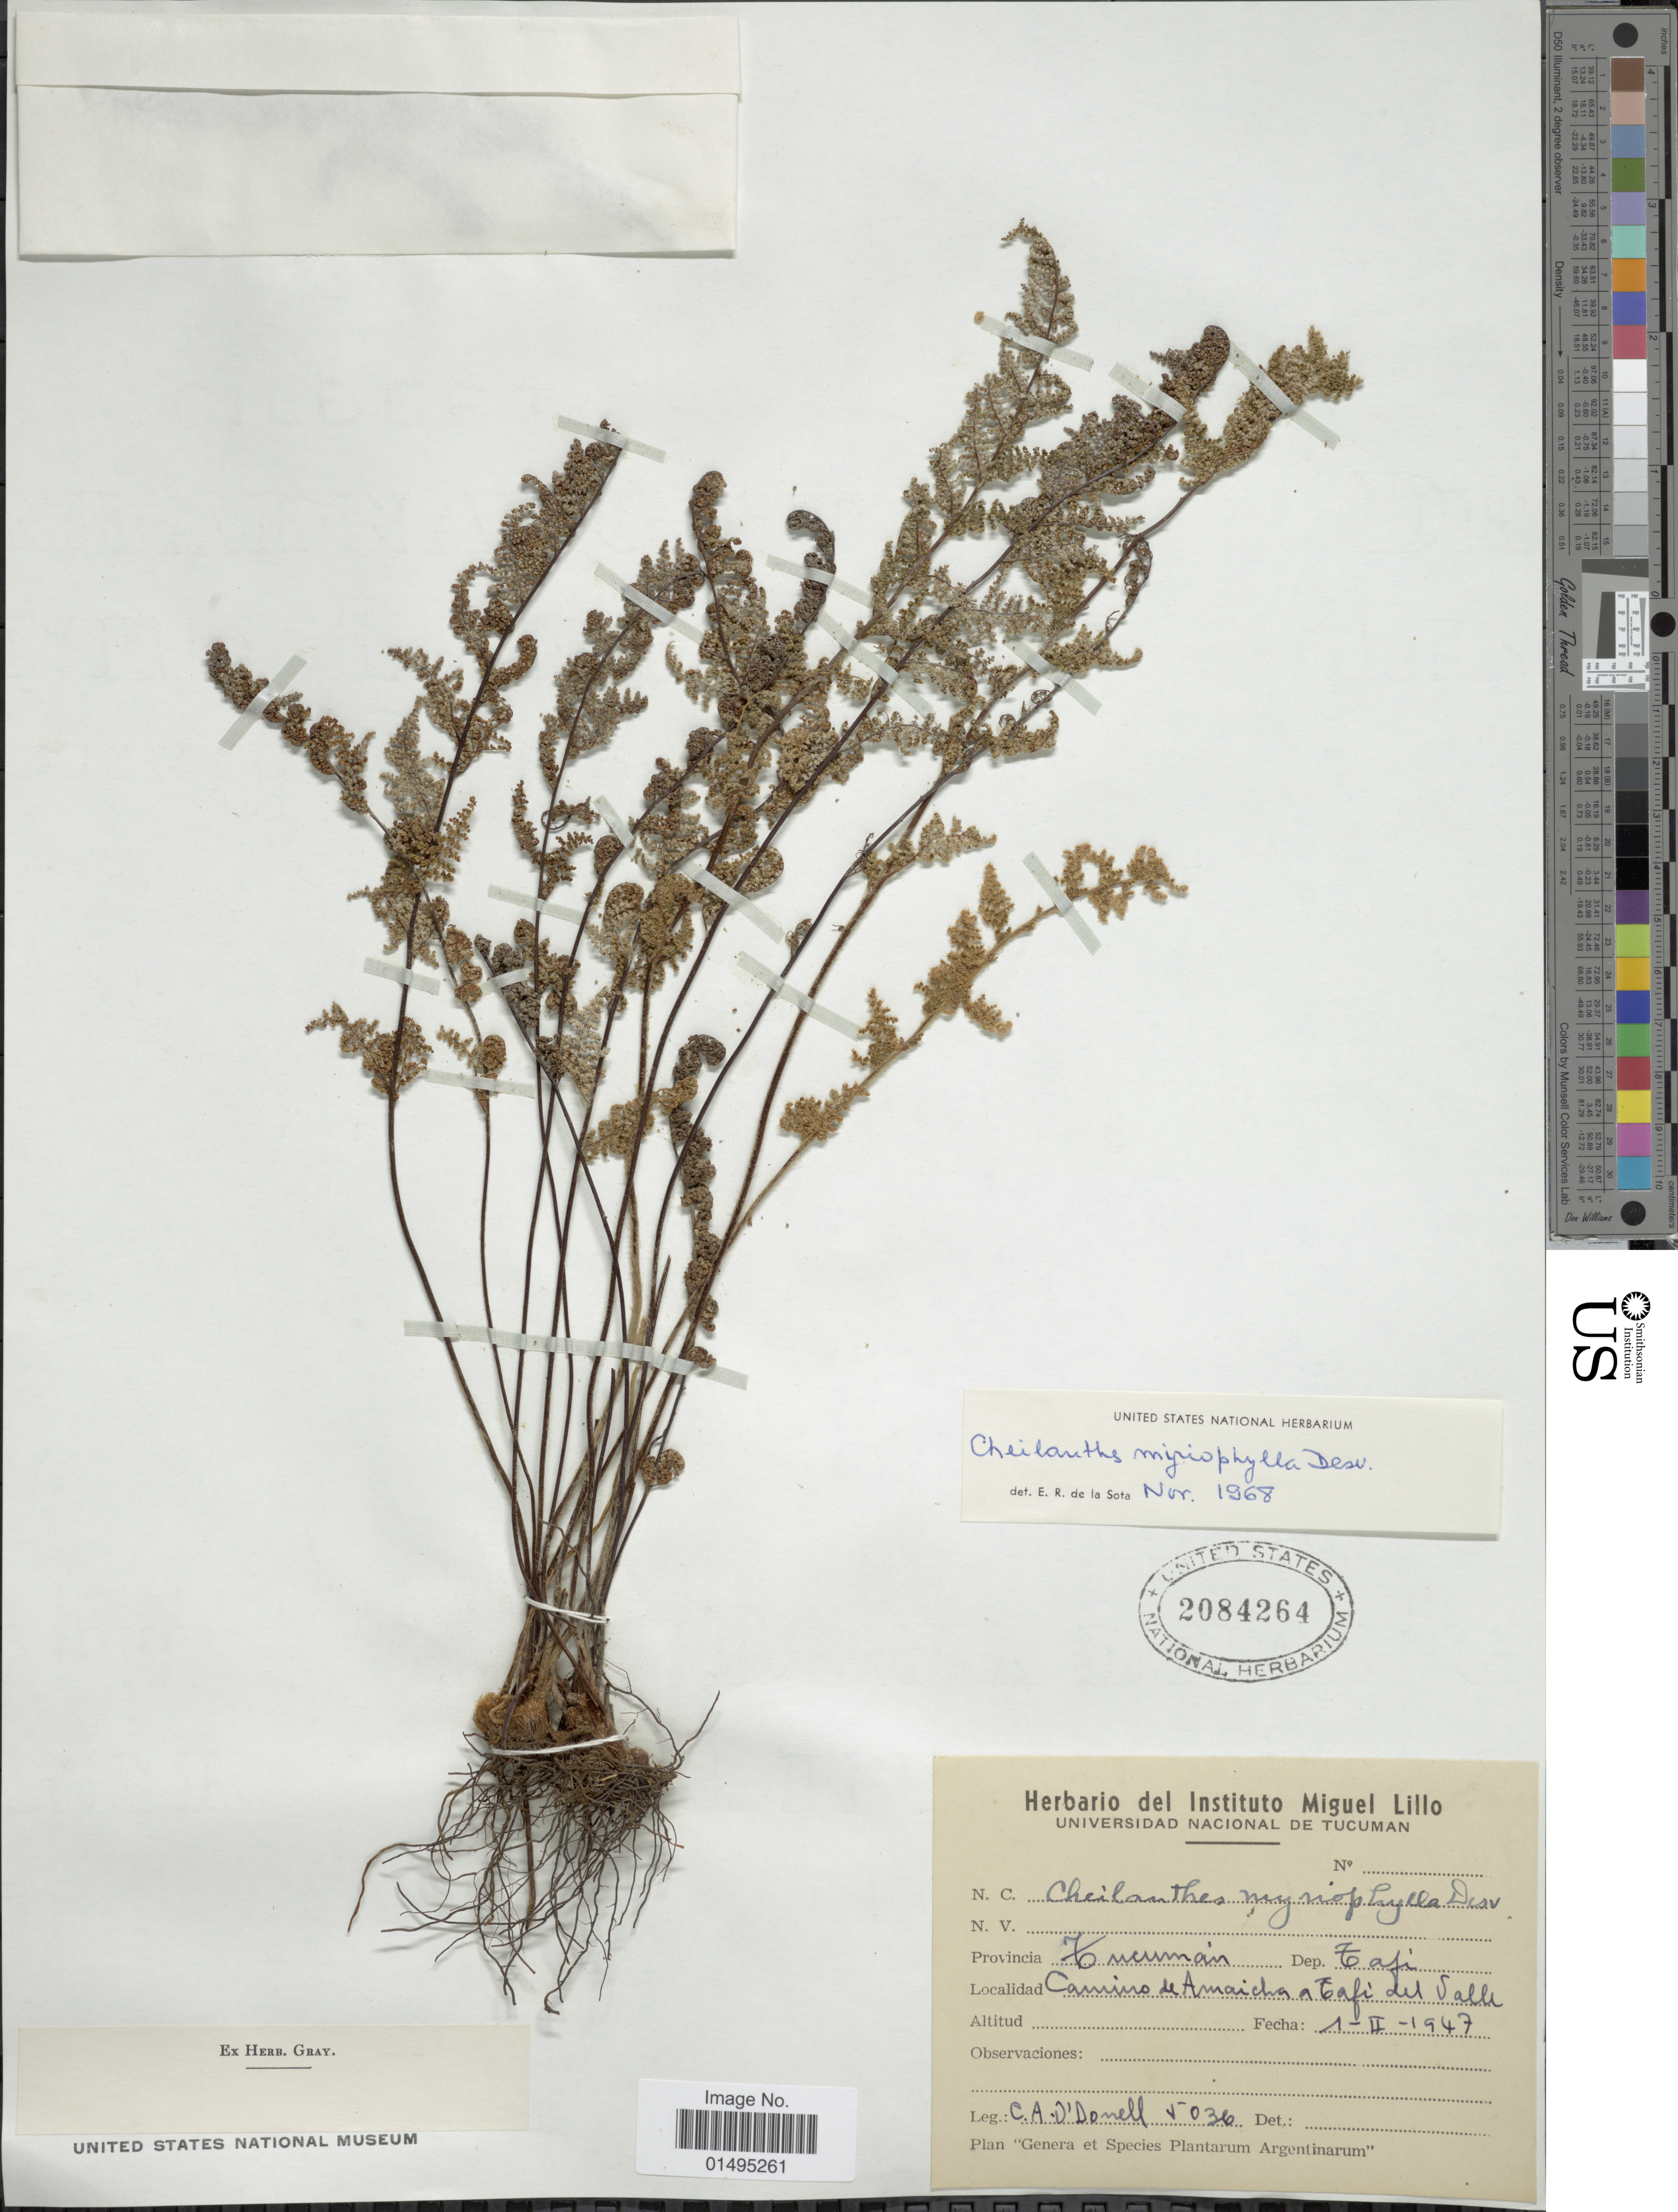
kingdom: Plantae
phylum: Tracheophyta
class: Polypodiopsida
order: Polypodiales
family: Pteridaceae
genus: Myriopteris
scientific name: Myriopteris myriophylla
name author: (Desv.) J. Sm.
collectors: C. O'Donell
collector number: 5036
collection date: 1947-02-01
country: Argentina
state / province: Tucuman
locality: Provincia Tucuman, Dep. Tafi, Camino de Amaicha a Tafi del Salle.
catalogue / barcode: US 2084264